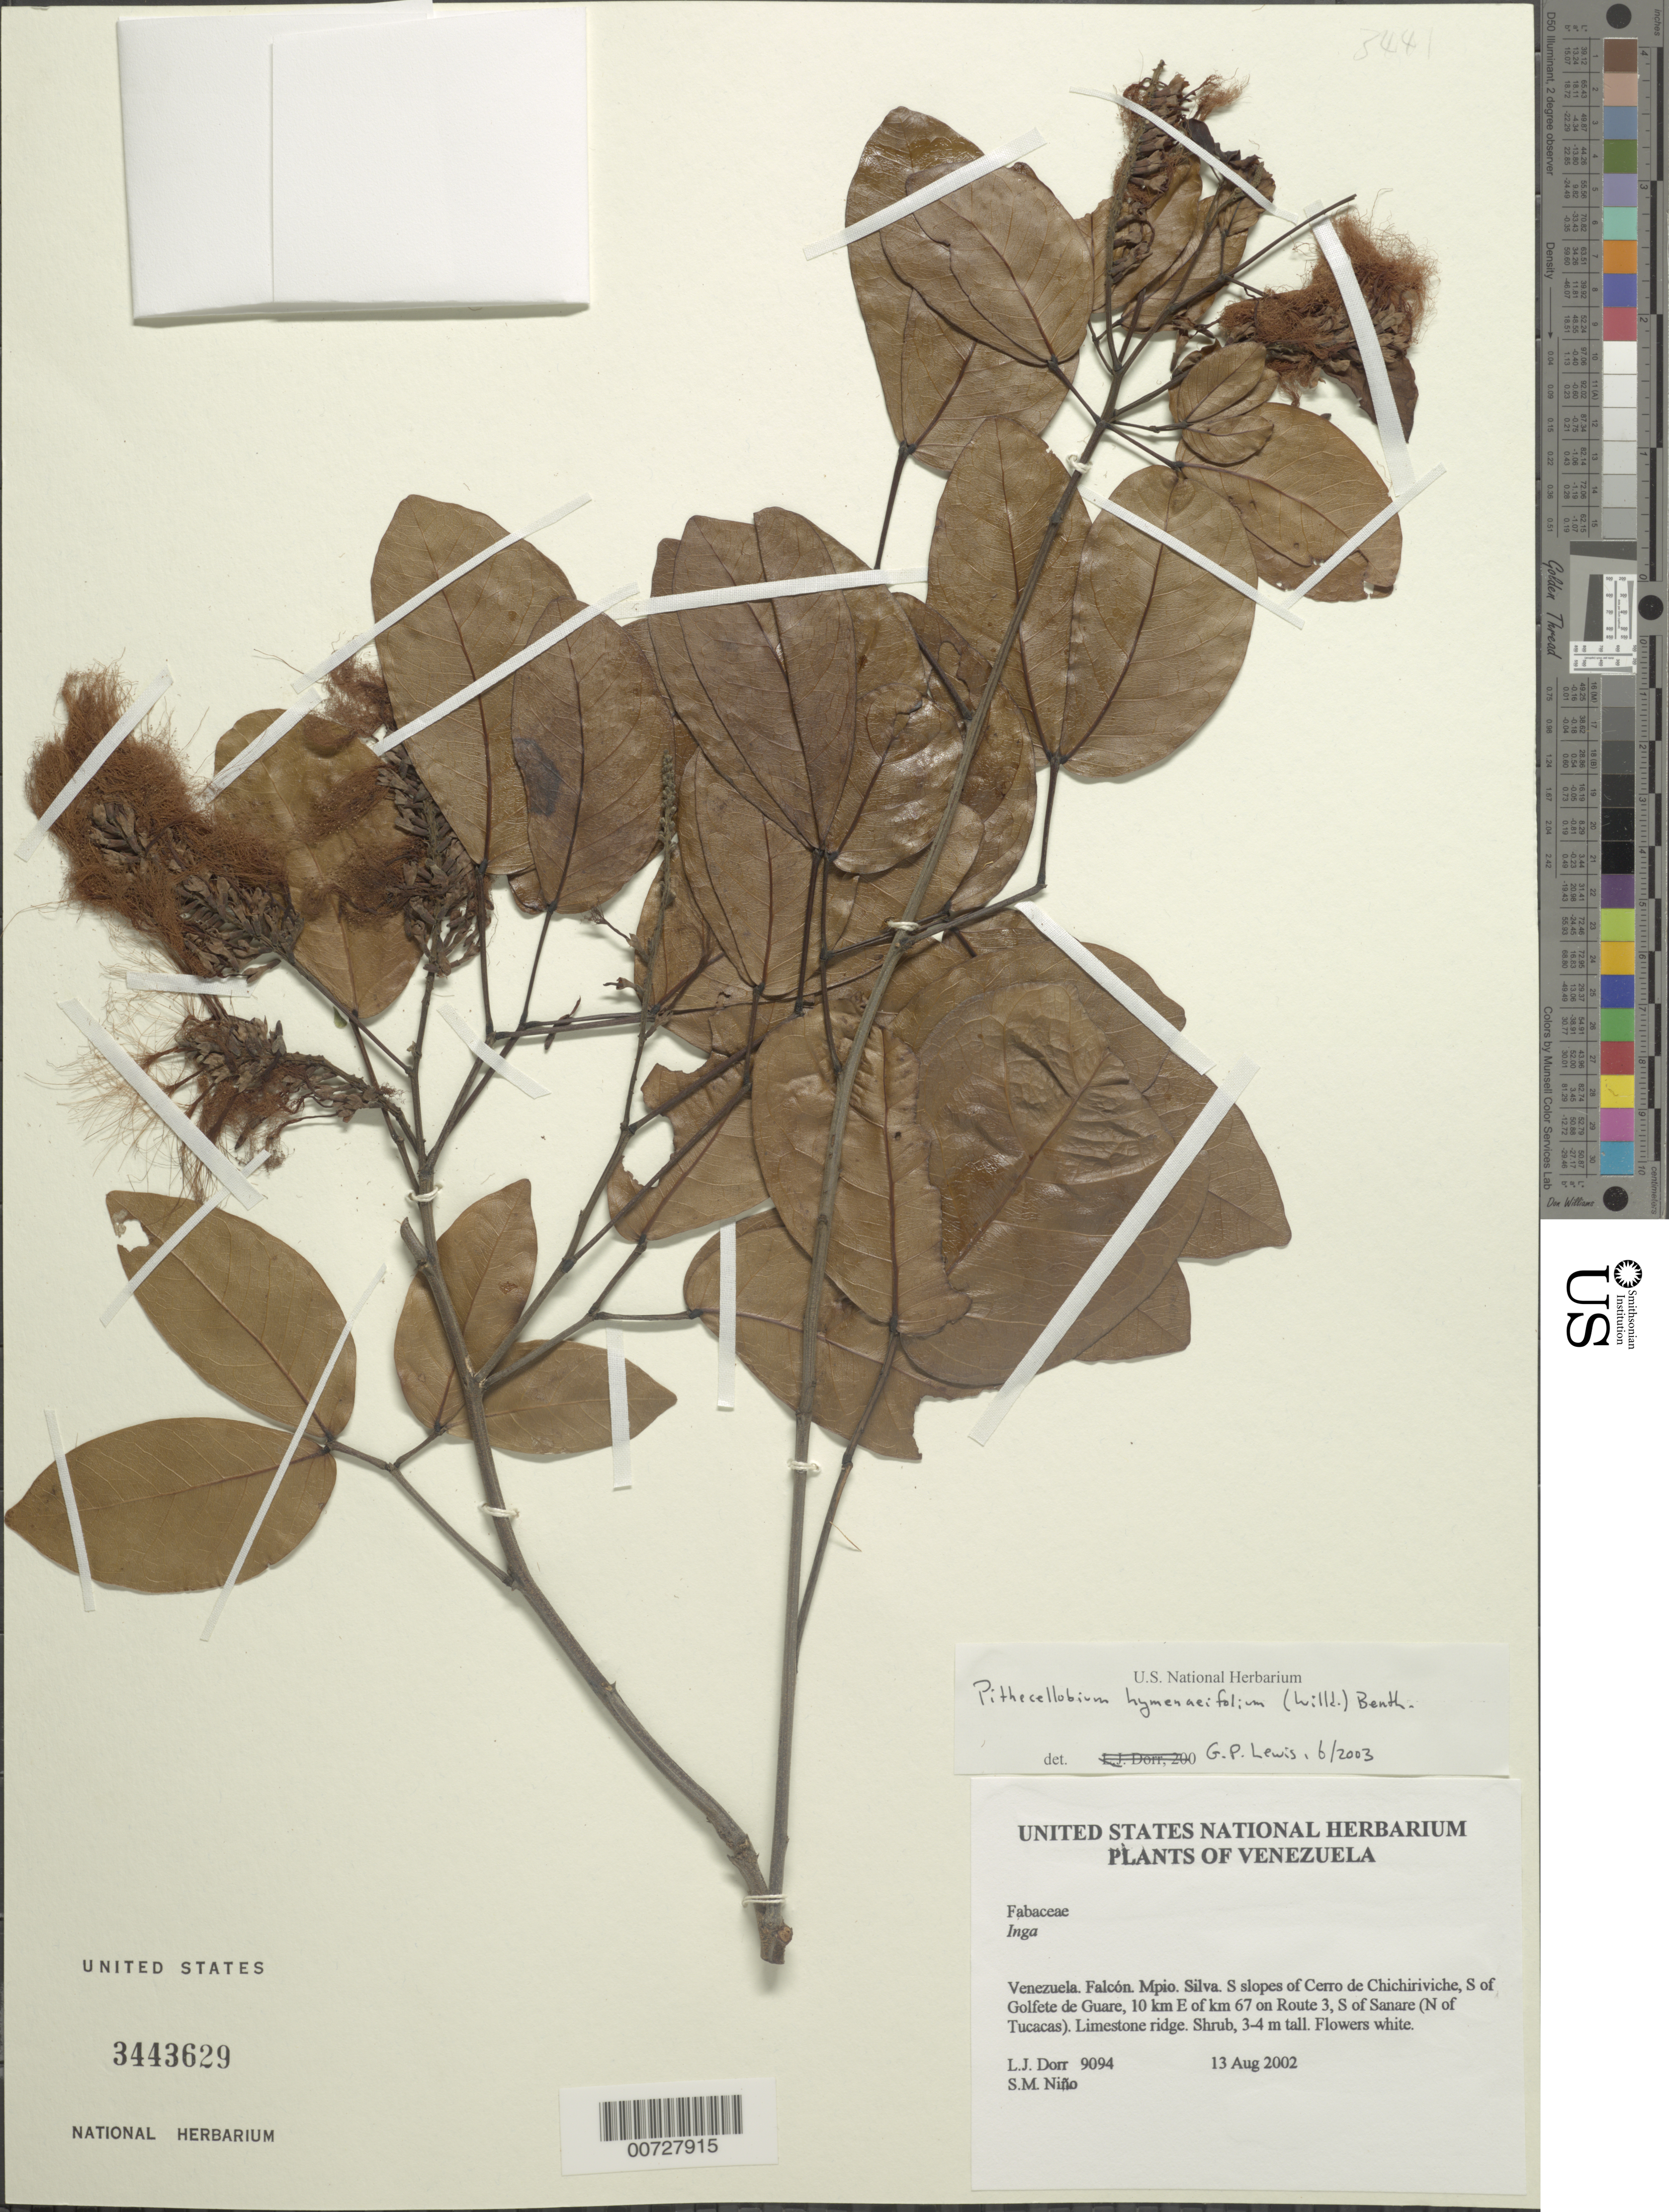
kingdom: Plantae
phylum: Tracheophyta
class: Magnoliopsida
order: Fabales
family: Fabaceae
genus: Pithecellobium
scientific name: Pithecellobium hymenaeifolium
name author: (Humb. & Bonpl. ex Willd.) Benth.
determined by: Lewis, Gwilym P.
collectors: L. J. Dorr & S. M. Niño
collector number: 9094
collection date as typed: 13 Aug 2002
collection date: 2002-08-13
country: Venezuela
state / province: Falcón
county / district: Silva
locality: S slopes of Cerro de Chichiriviche, S of Golfete de Guare, 10 km E of km 67 on Route 3, S of Sanare (N of Tucacas).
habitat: Limestone ridge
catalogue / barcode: US 3443629